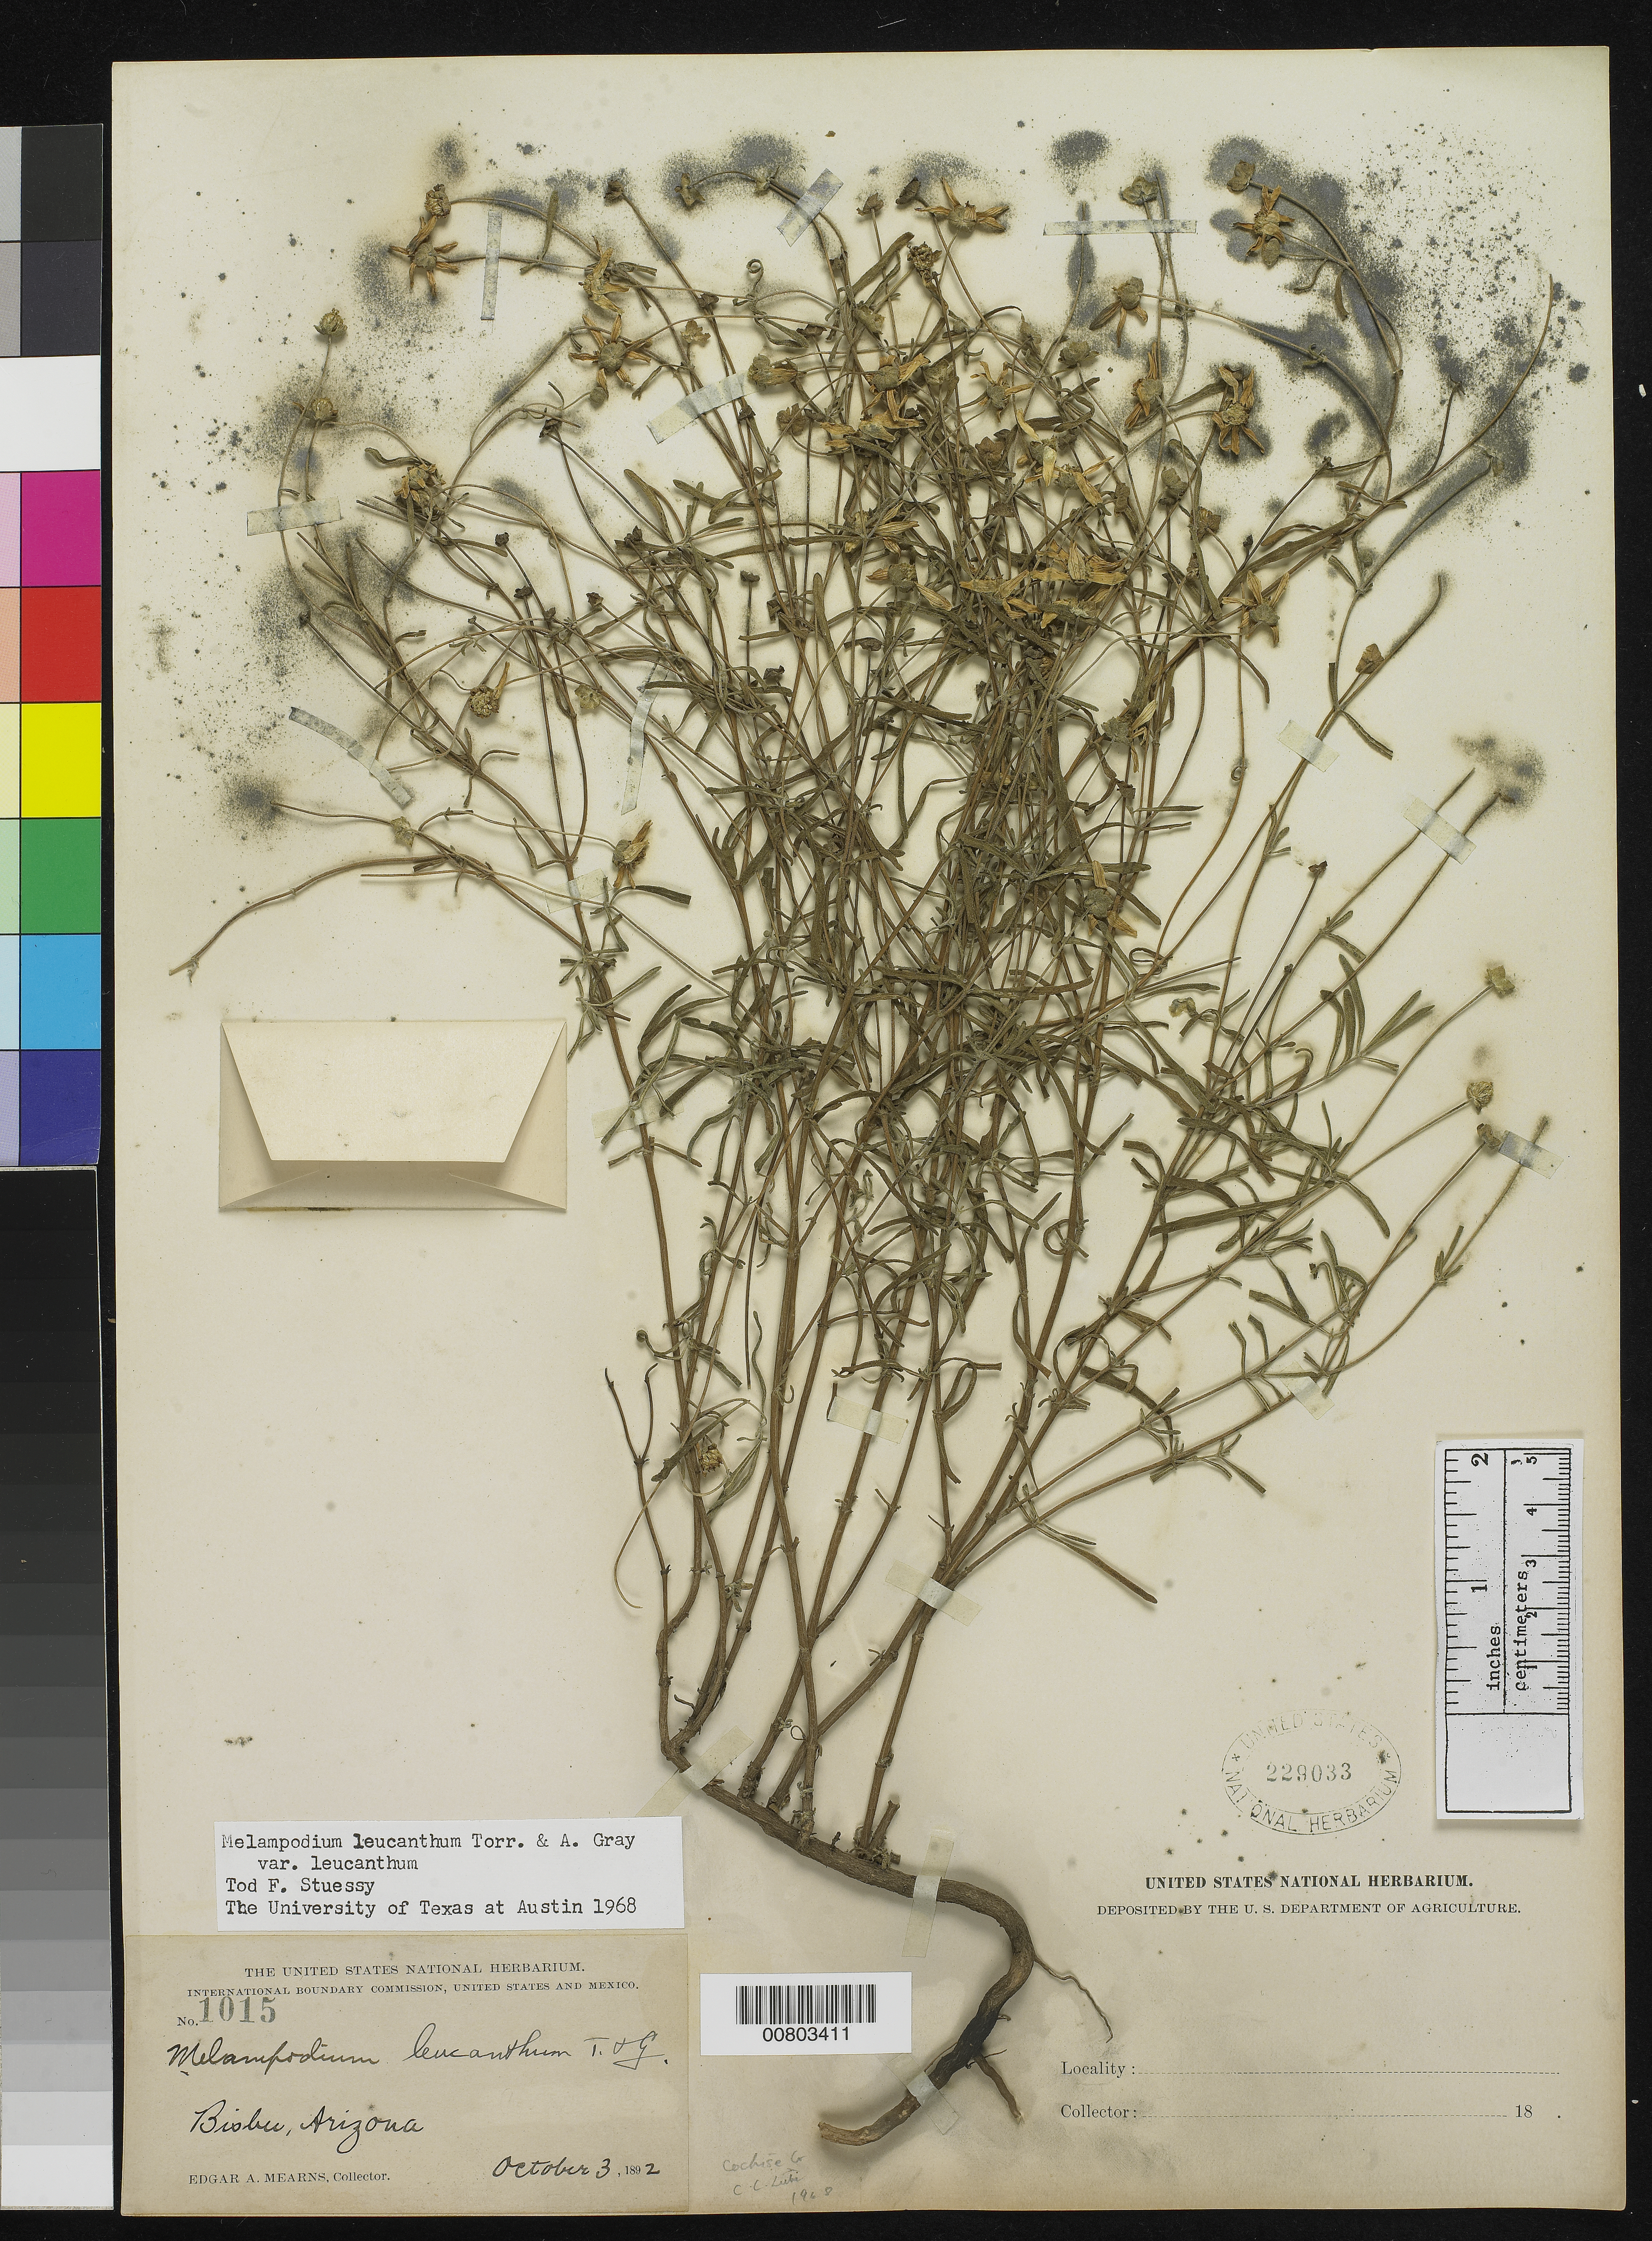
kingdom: Plantae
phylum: Tracheophyta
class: Magnoliopsida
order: Asterales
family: Asteraceae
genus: Melampodium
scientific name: Melampodium leucanthum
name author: Torr. & A. Gray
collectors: E. A. Mearns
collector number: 1015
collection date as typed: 03 Oct 1892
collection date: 1892-10-03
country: United States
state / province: Arizona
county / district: Cochise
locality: Bisbee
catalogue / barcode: US 229033